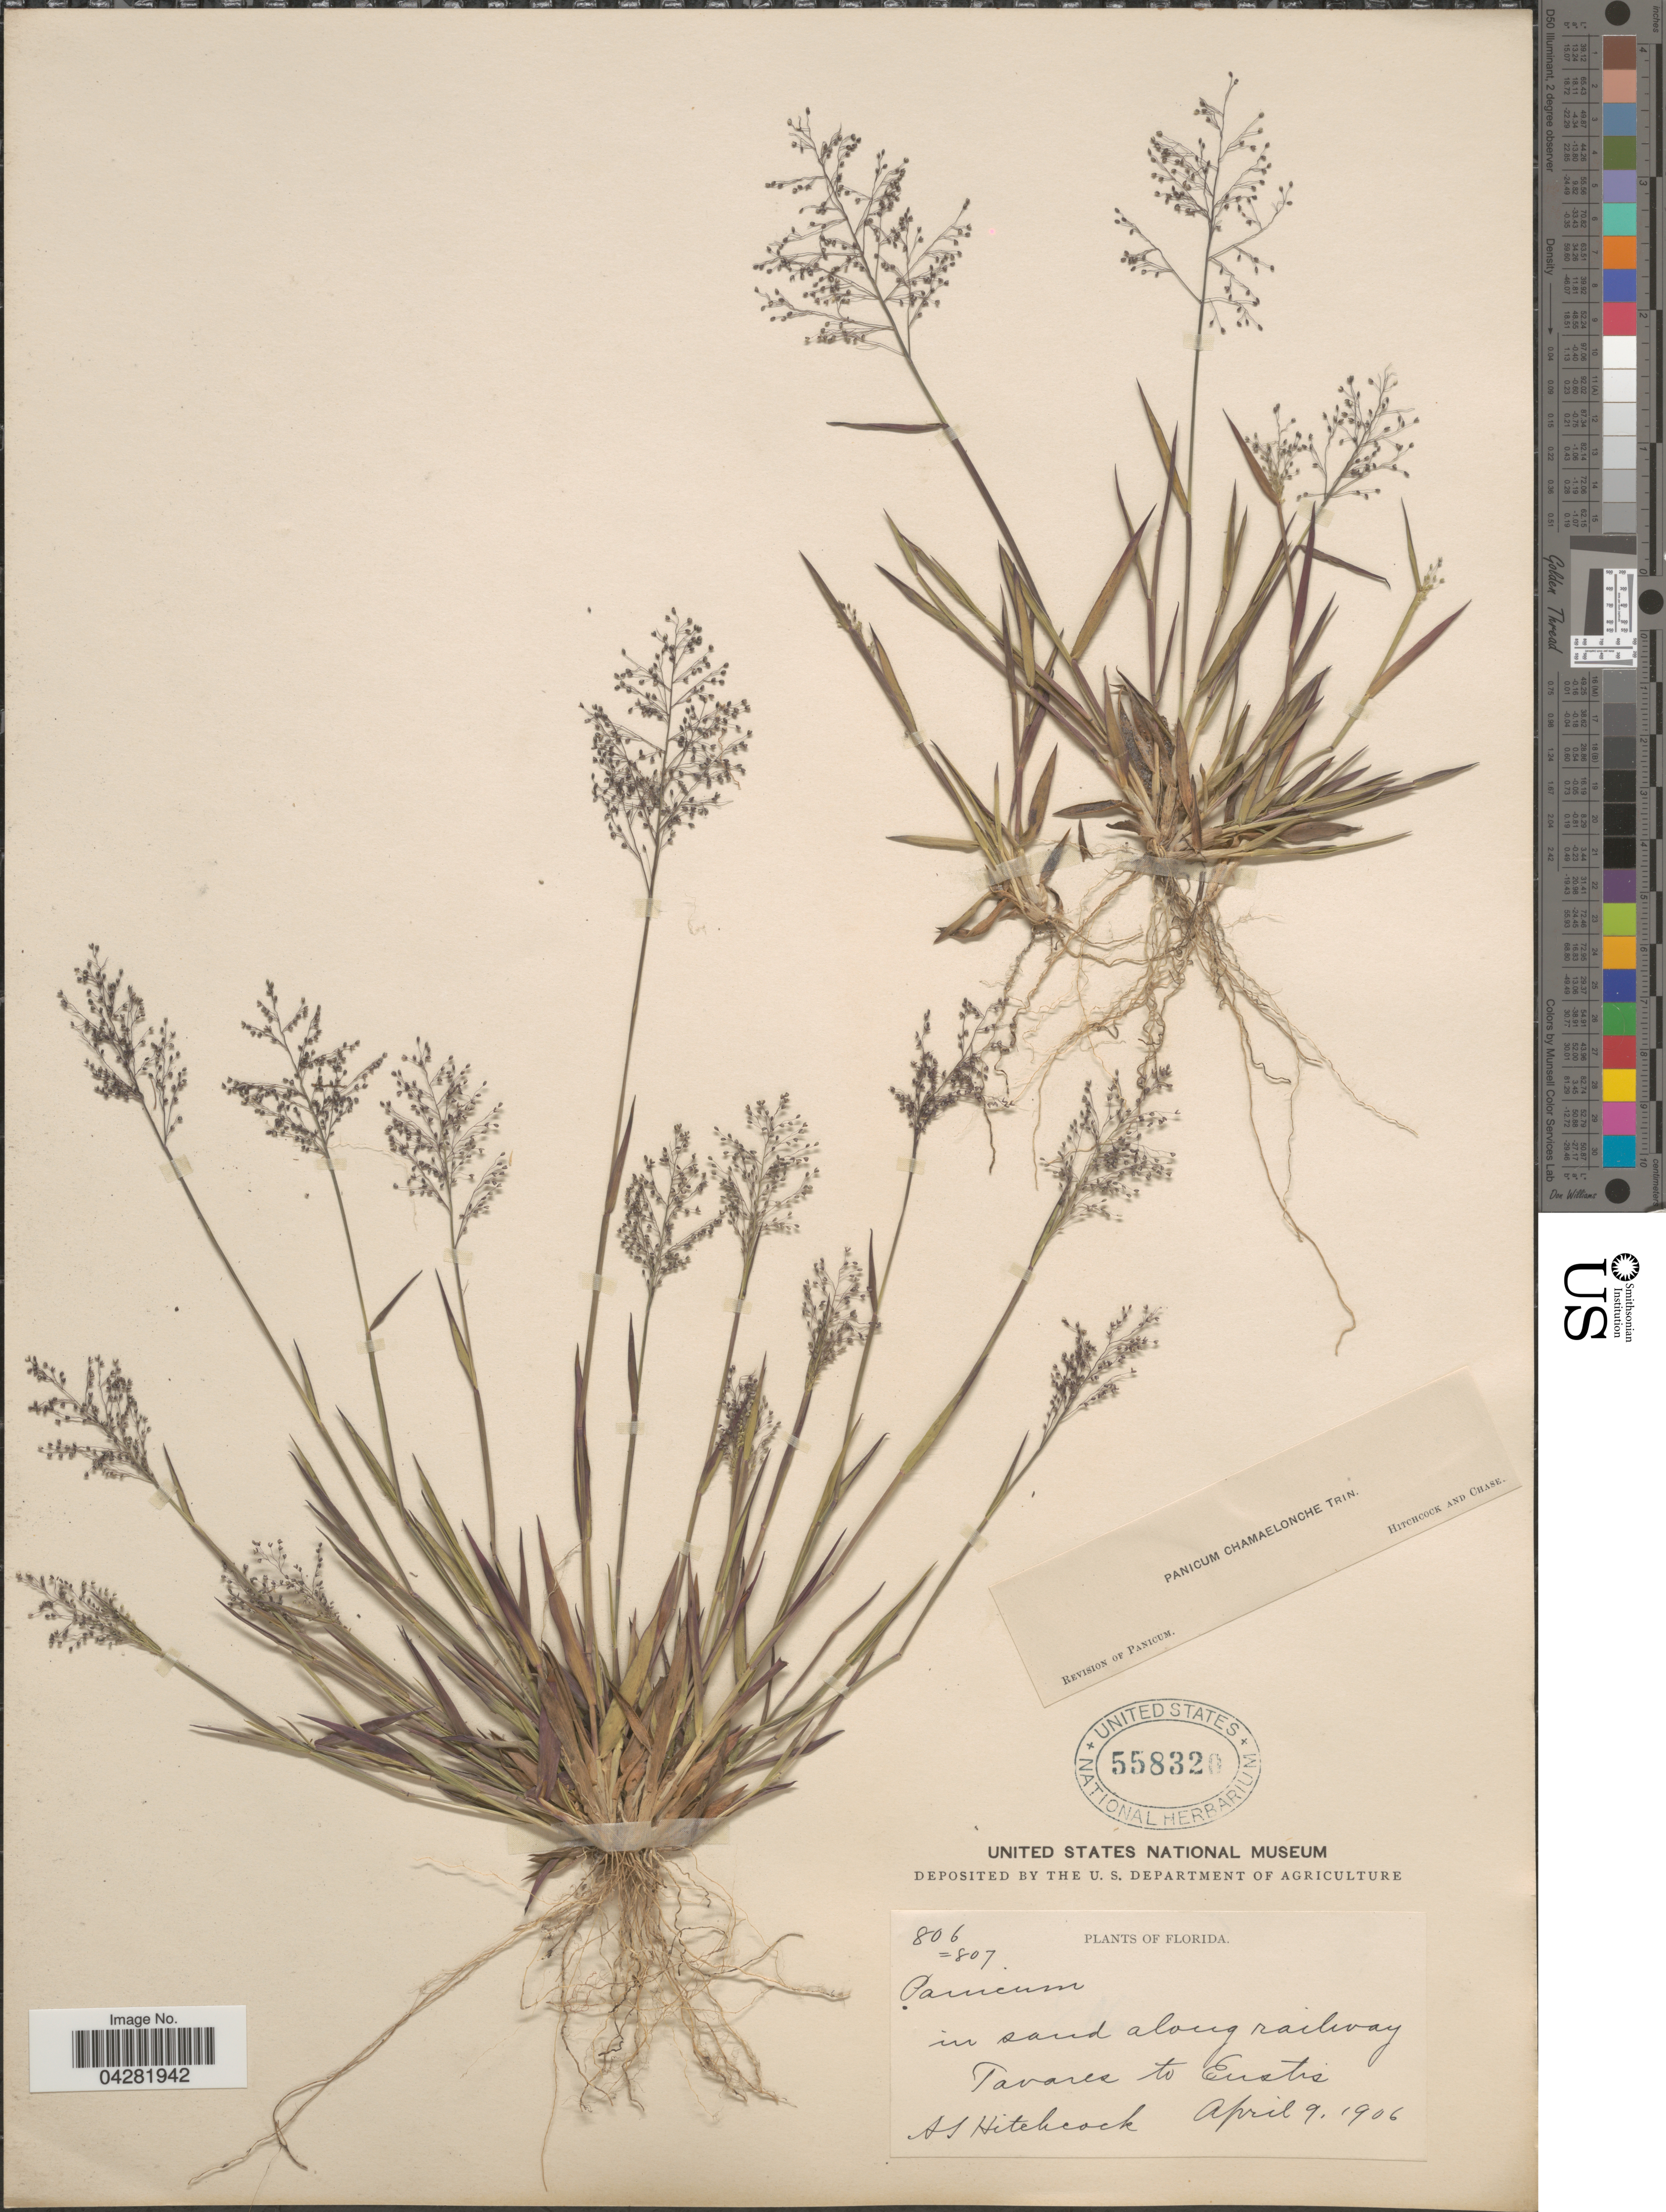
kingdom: Plantae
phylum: Tracheophyta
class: Liliopsida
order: Poales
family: Poaceae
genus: Dichanthelium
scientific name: Dichanthelium ensifolium var. ensifolium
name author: (Baldwin ex Elliot) Gould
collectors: A. S. Hitchcock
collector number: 806/807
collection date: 1906-04-09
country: United States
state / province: Florida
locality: In sand along railway Tavares to Eustis.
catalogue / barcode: US 558320